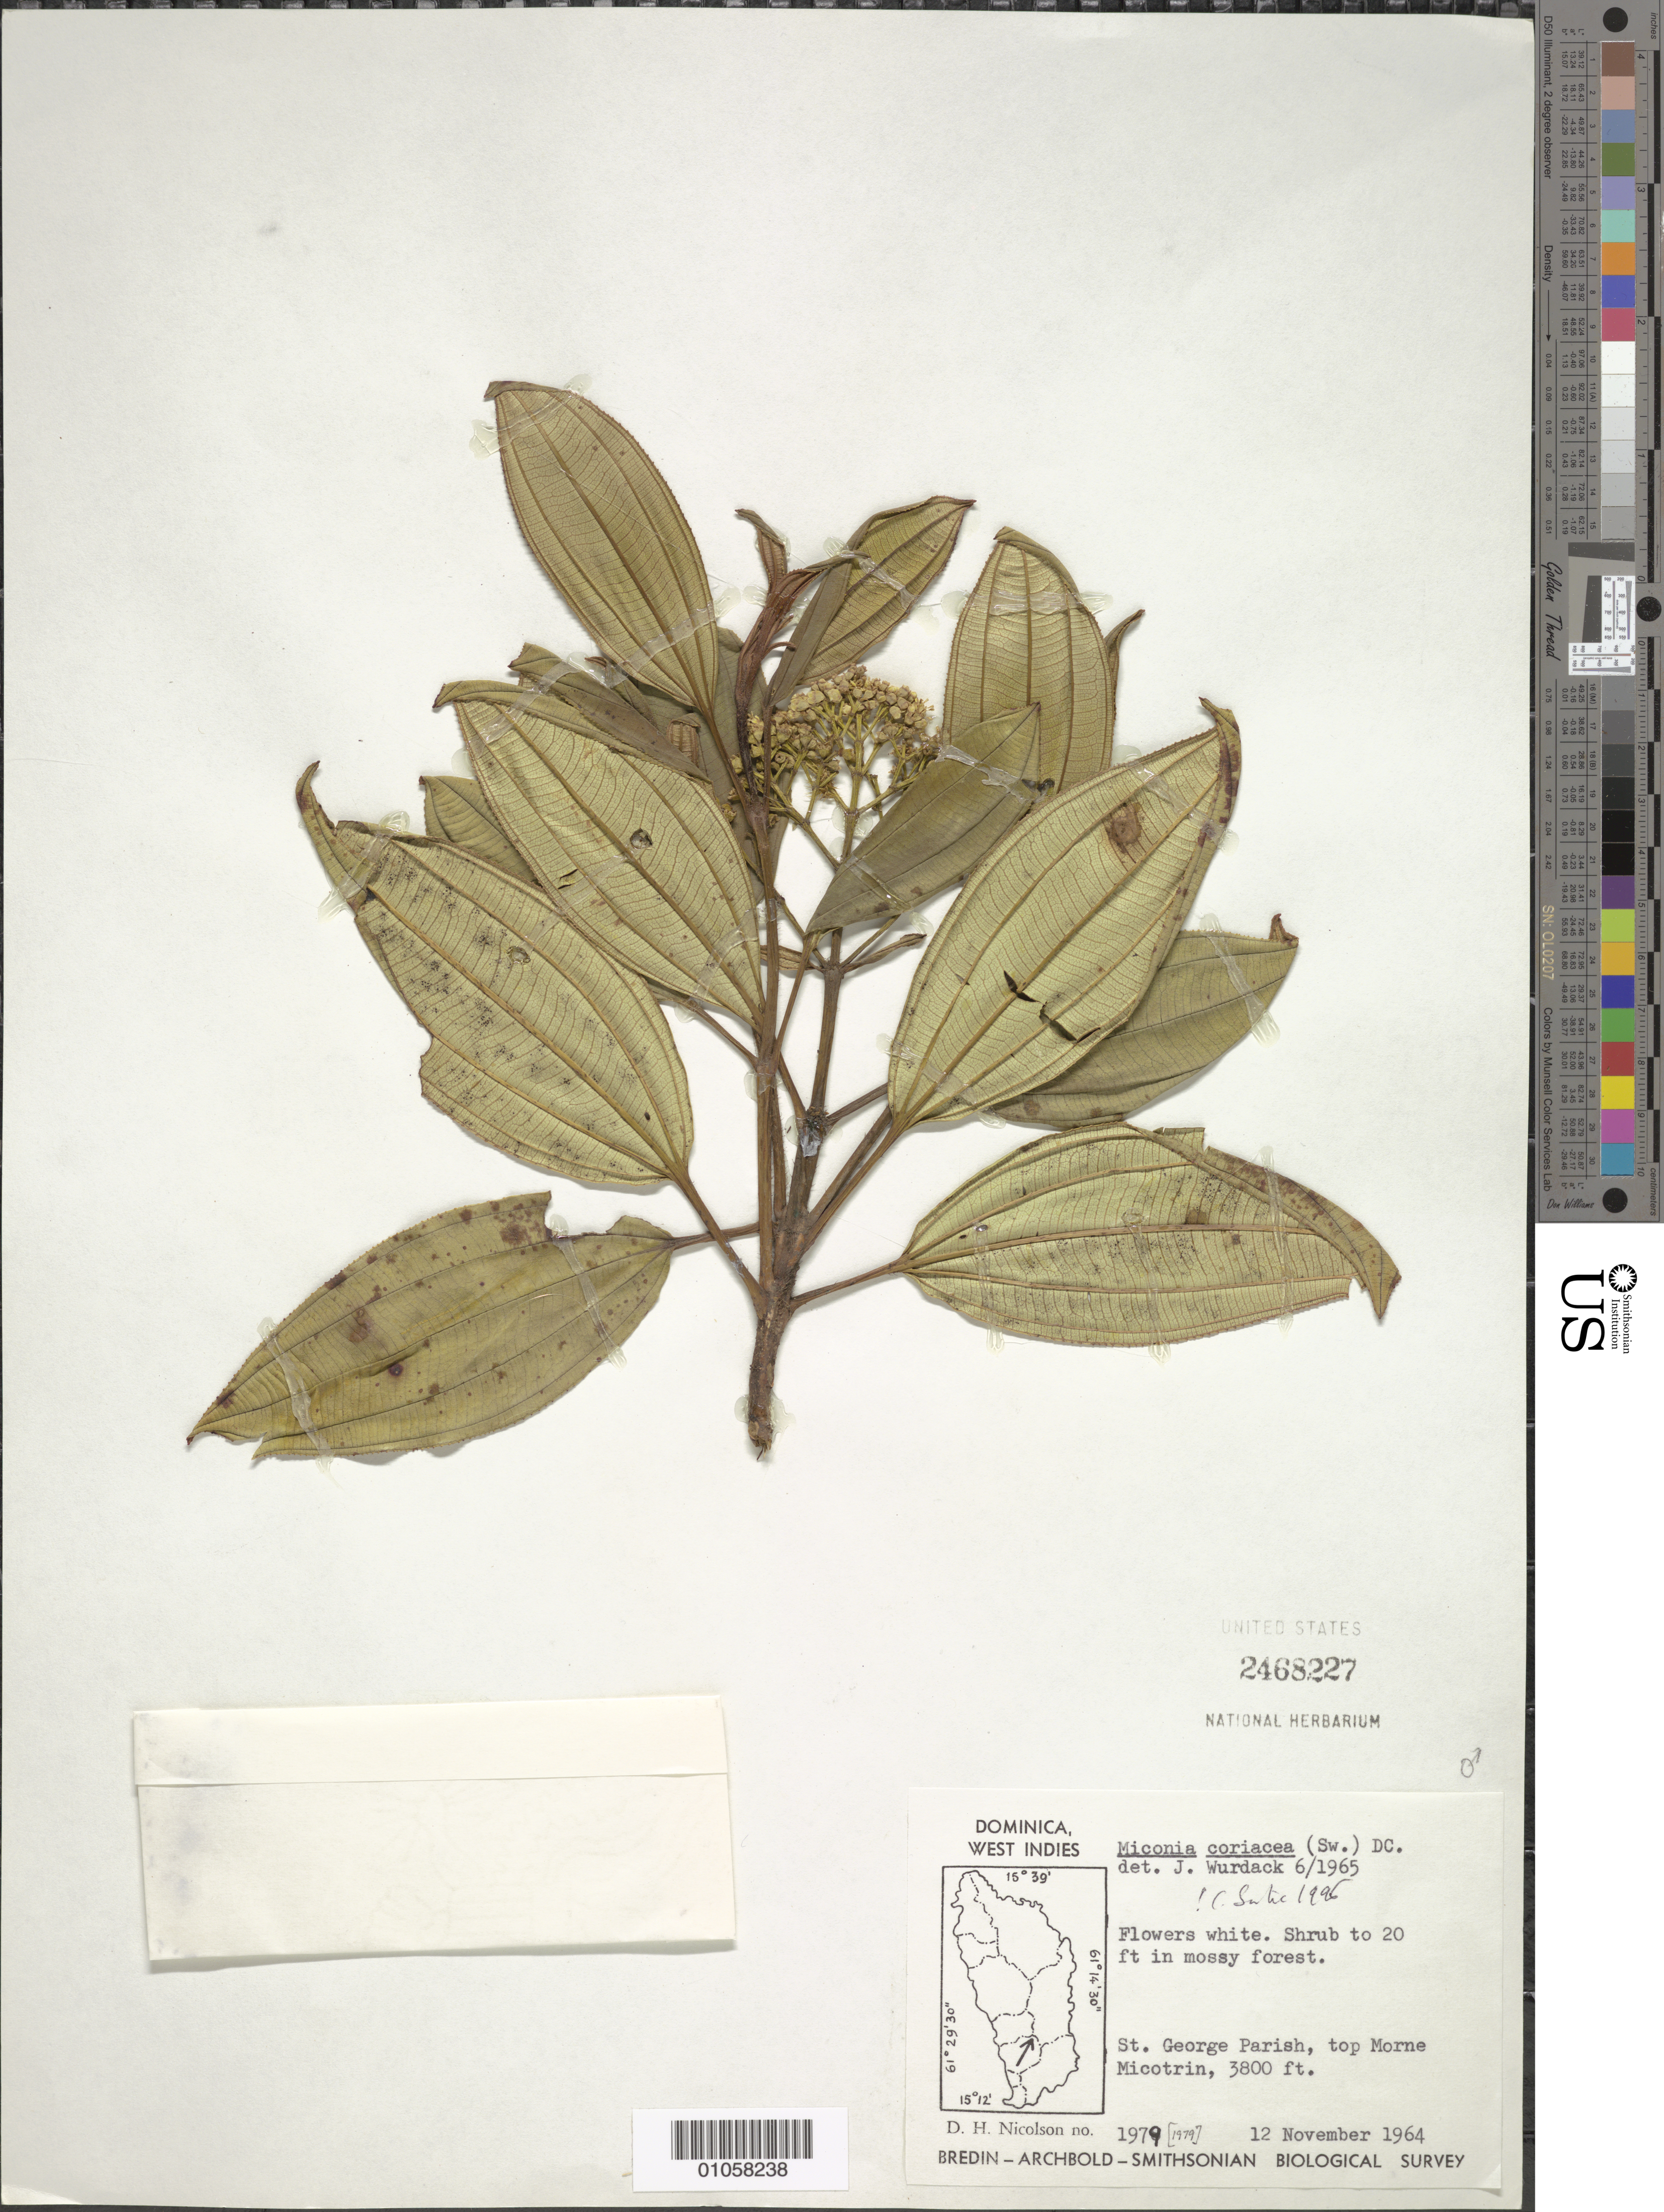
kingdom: Plantae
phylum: Tracheophyta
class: Magnoliopsida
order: Myrtales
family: Melastomataceae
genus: Miconia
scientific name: Miconia coriacea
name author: (Sw.) DC.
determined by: Sastre, C. H. L.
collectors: D. H. Nicolson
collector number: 1979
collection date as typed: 12 Nov 1964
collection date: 1964-11-12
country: Dominica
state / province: St. George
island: Dominica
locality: Morne Micotrin, top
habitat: In mossy forest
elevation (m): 1158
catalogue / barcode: US 2468227